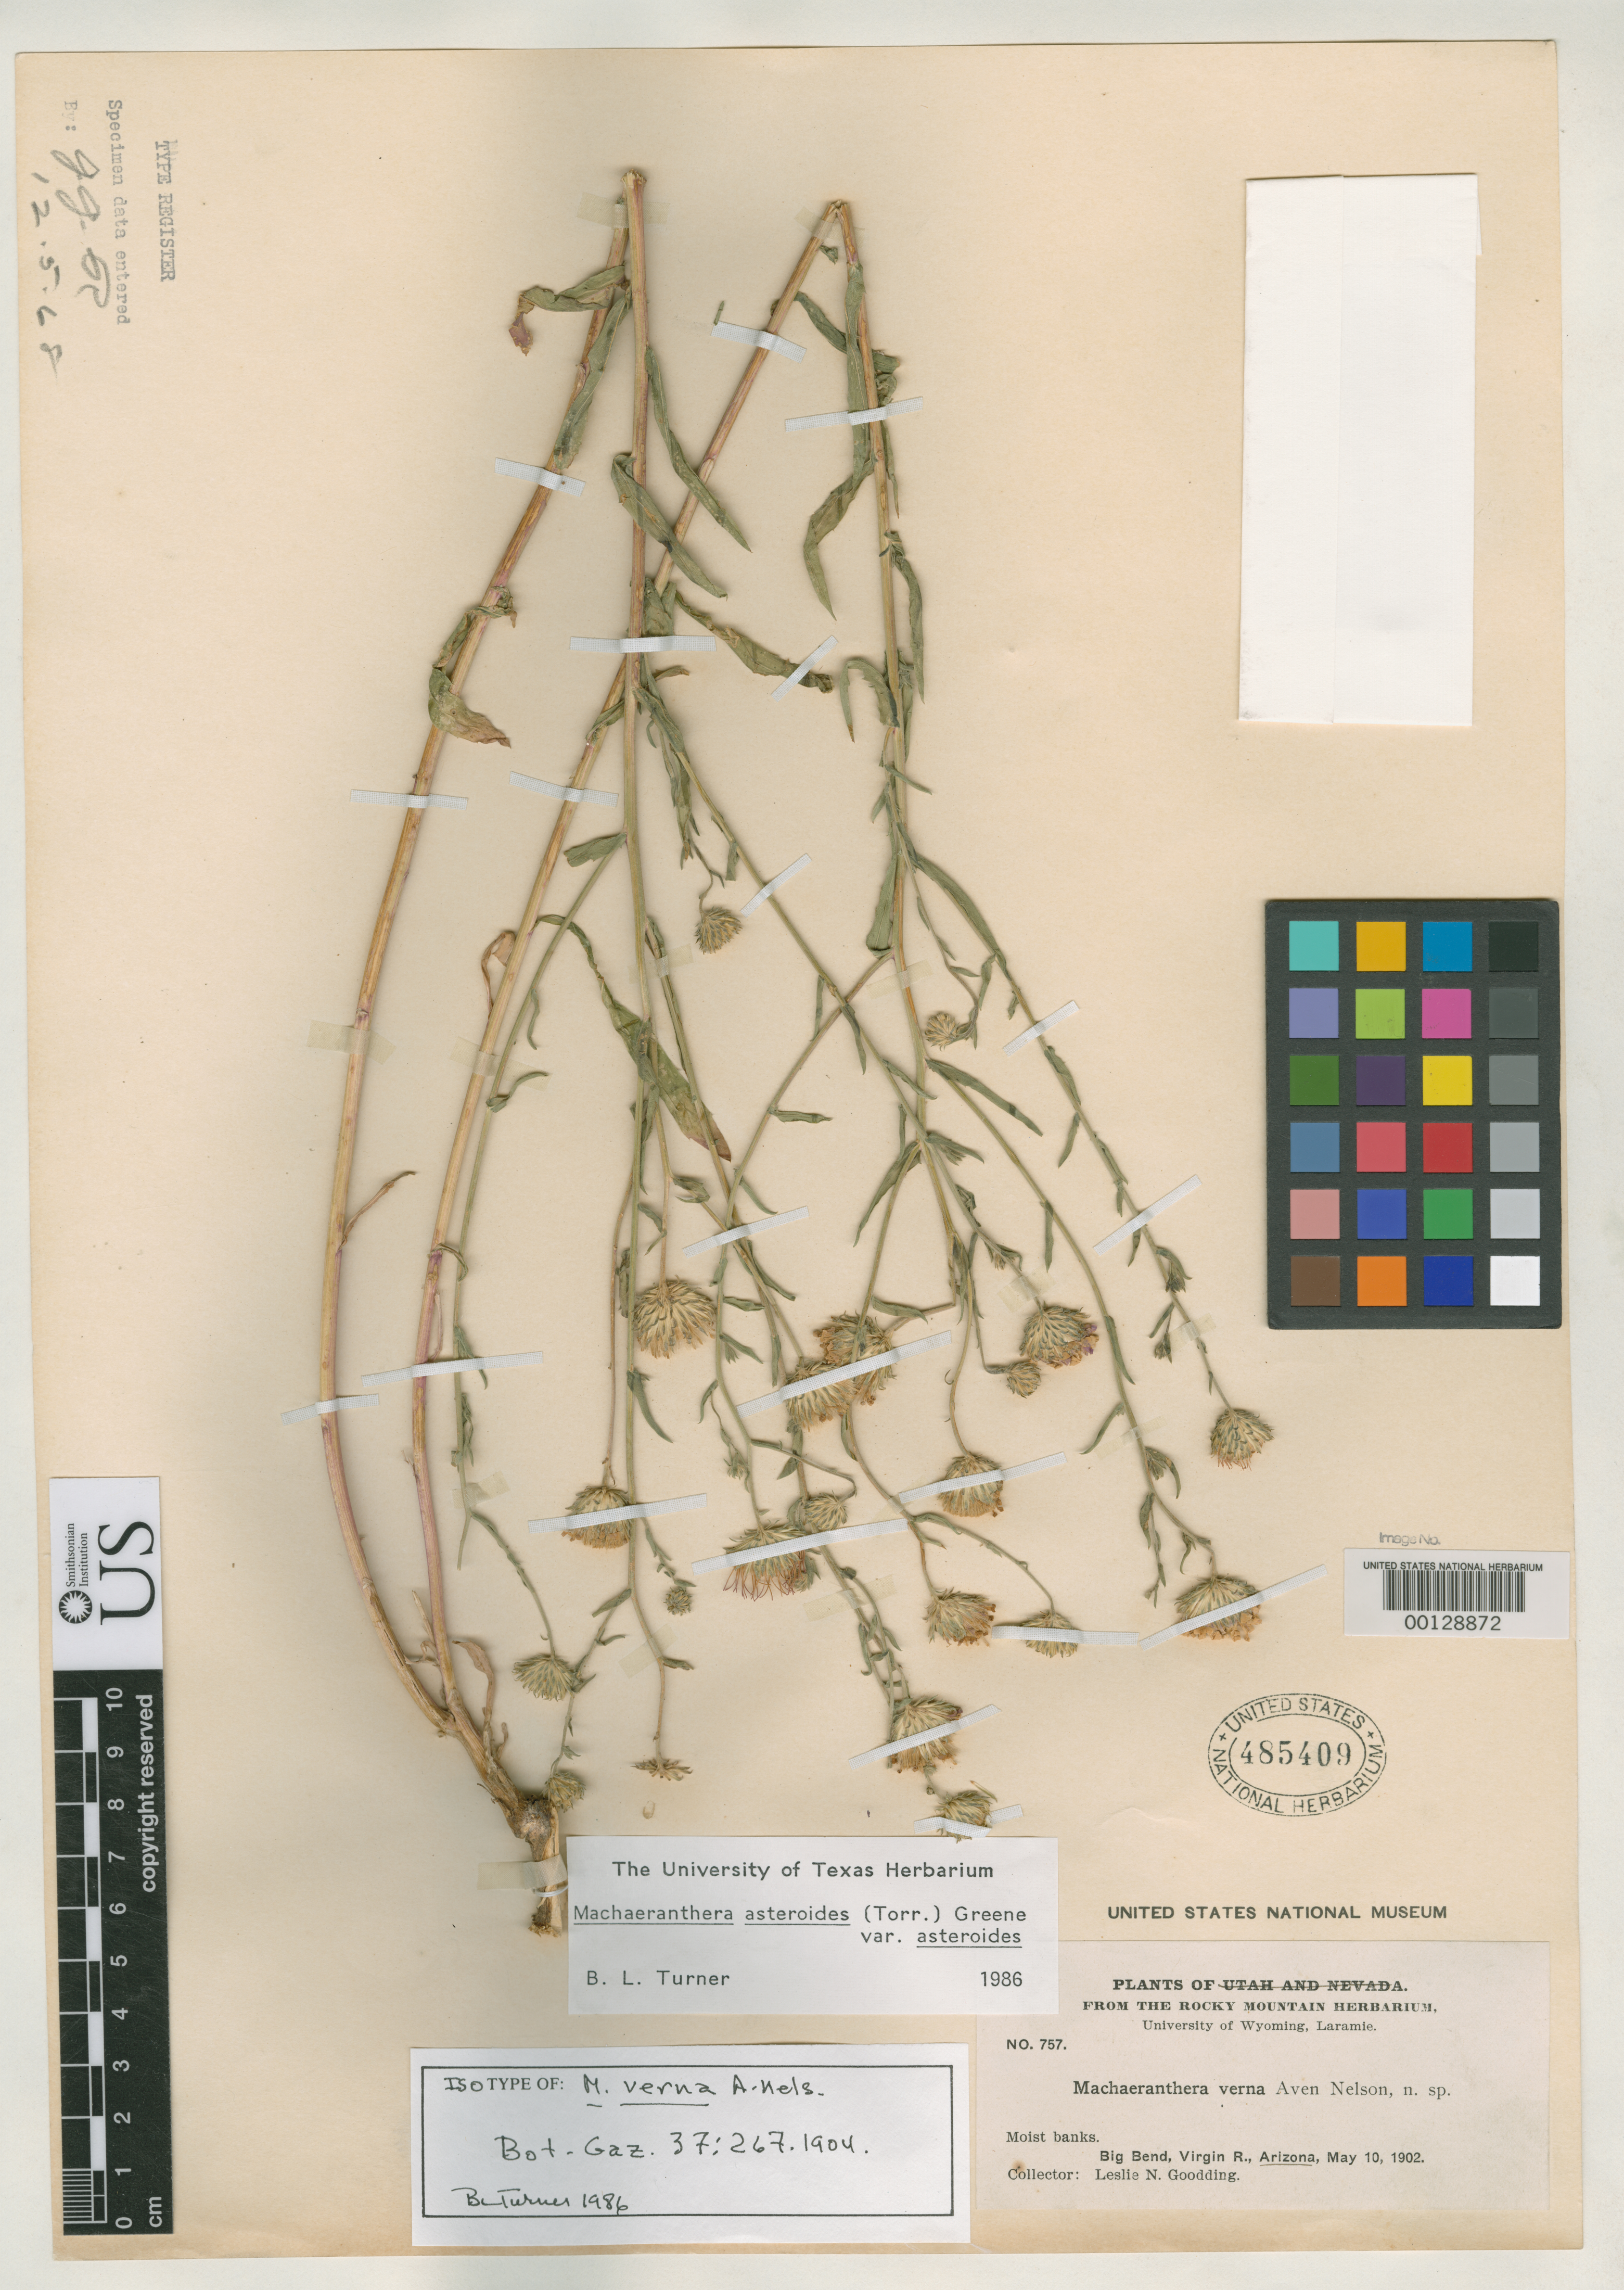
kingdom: Plantae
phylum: Tracheophyta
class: Magnoliopsida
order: Asterales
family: Asteraceae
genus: Machaeranthera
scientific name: Machaeranthera verna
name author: A. Nelson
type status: Type Material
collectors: L. N. Goodding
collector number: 757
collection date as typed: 10 May 1902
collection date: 1902-05-10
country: United States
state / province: Arizona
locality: Virgin River-Big Bend.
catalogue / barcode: US 485409